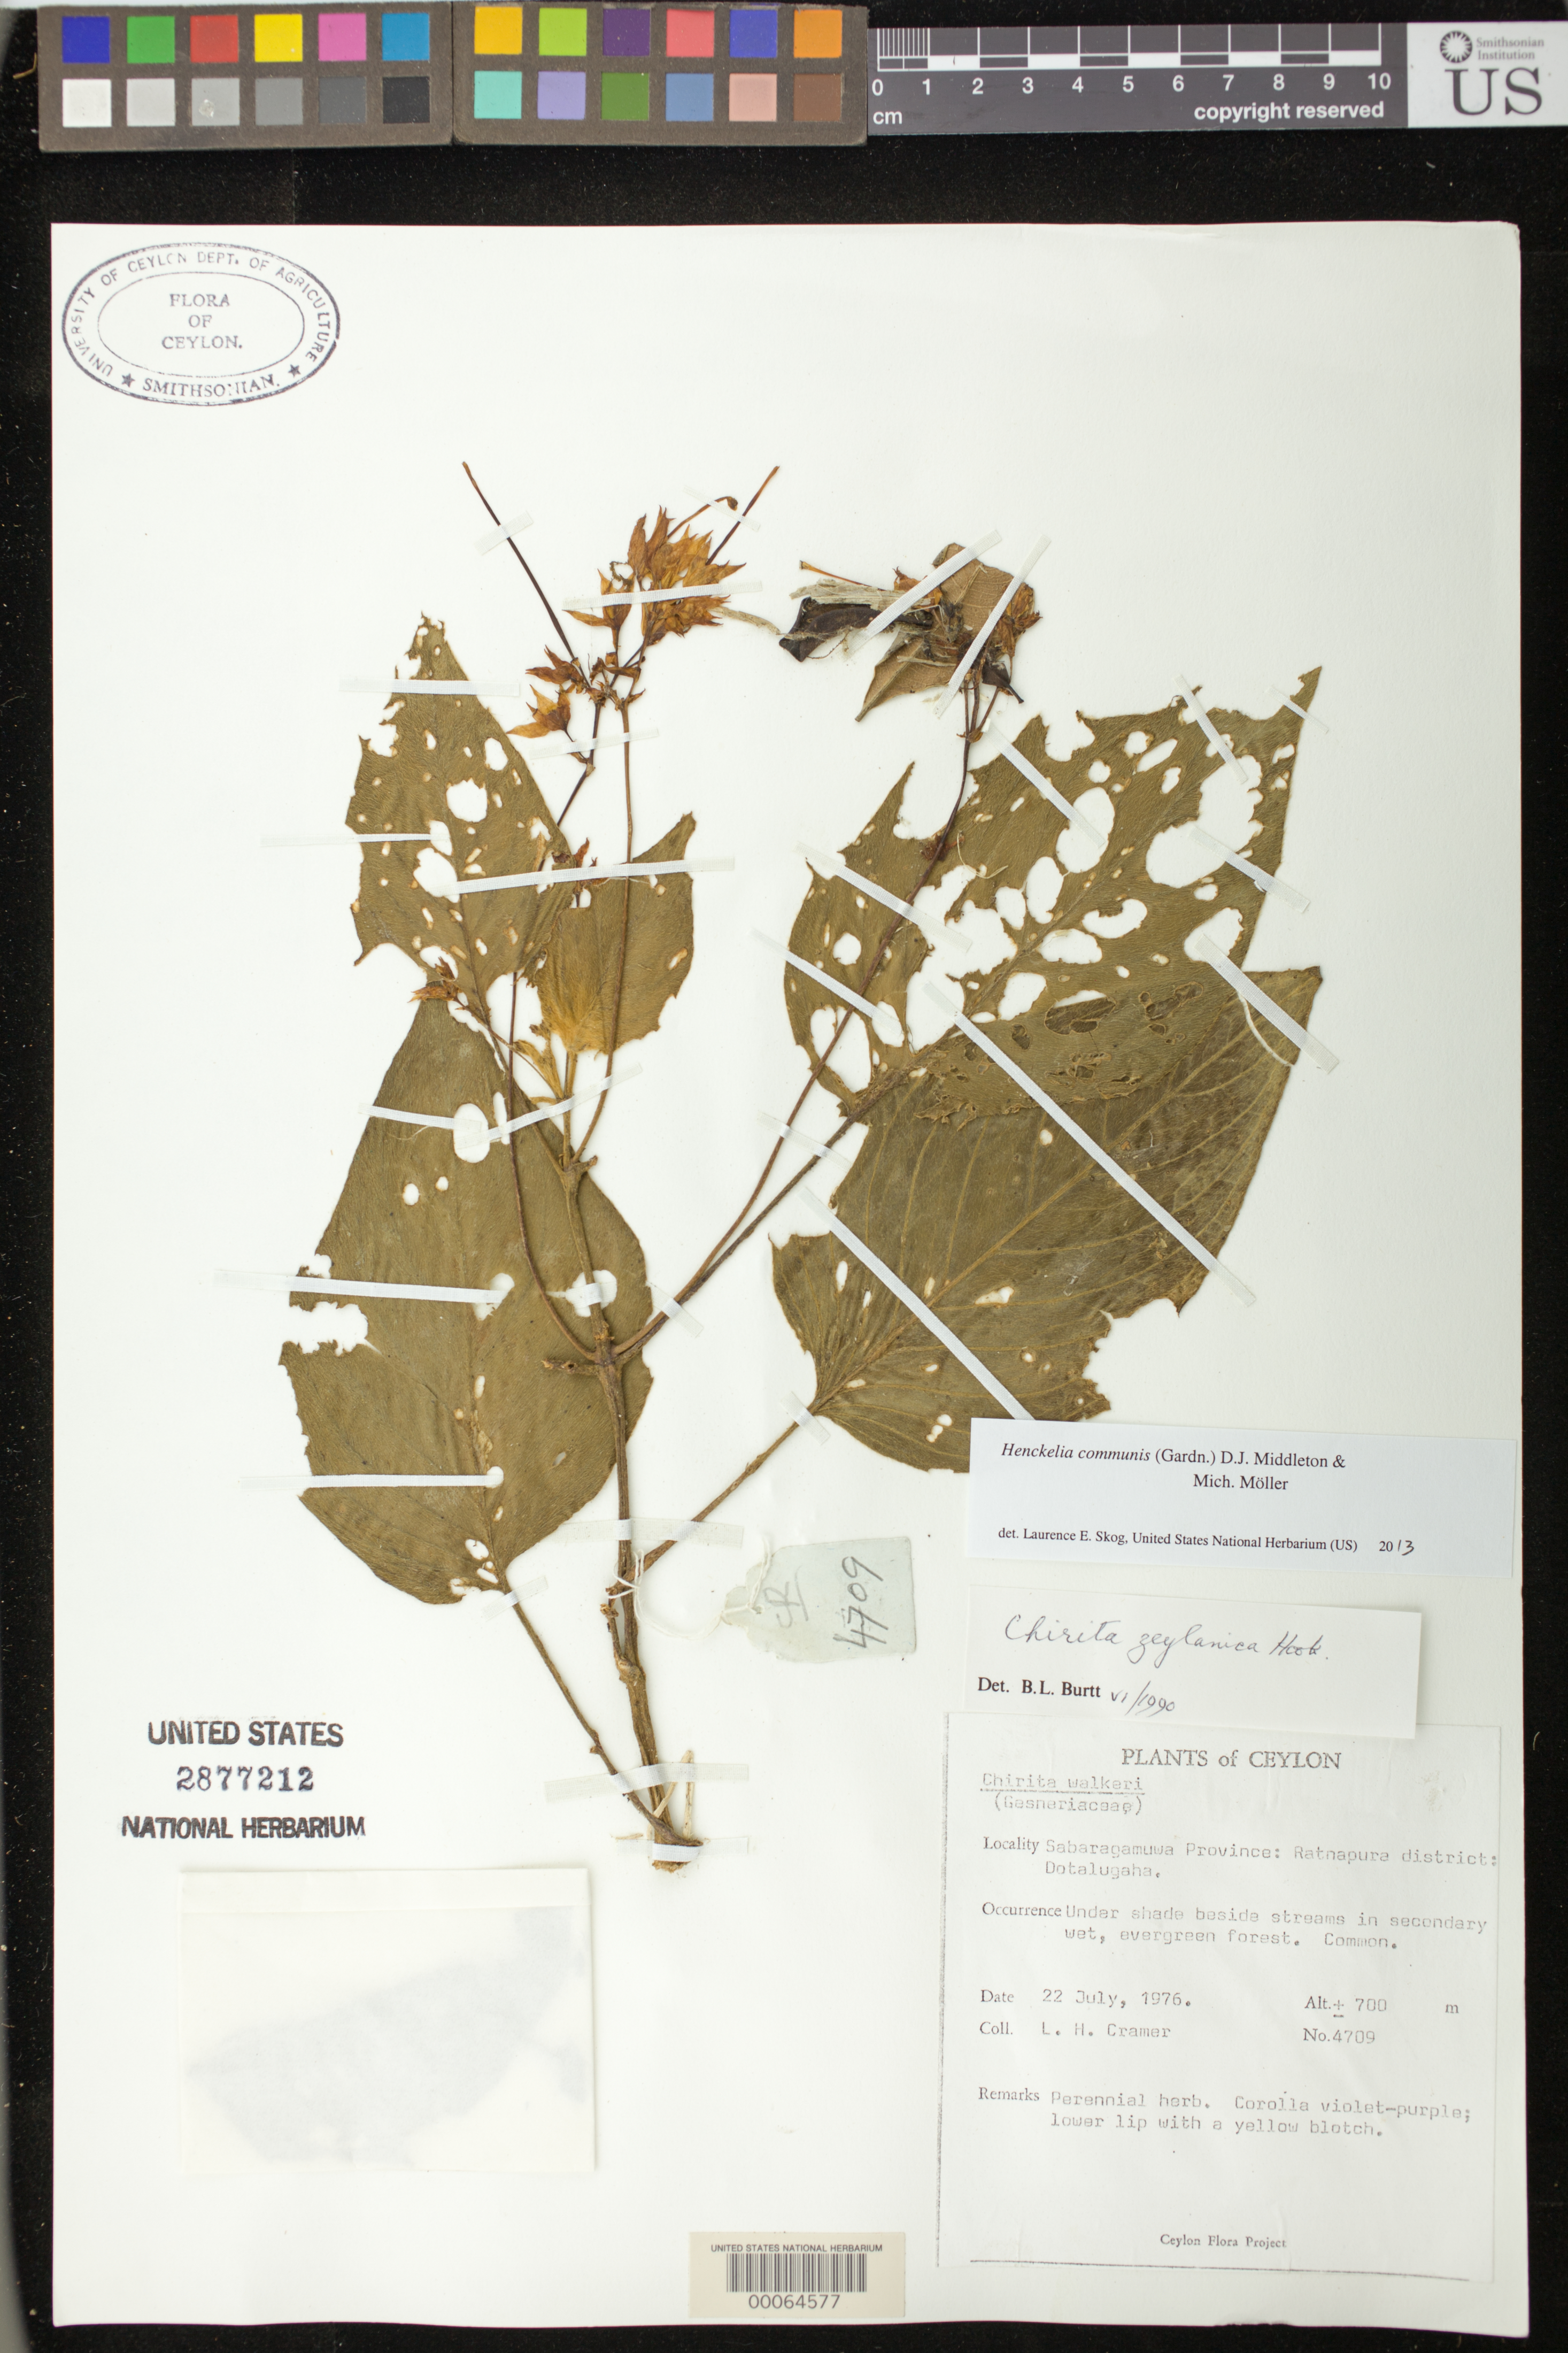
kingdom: Plantae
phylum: Tracheophyta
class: Magnoliopsida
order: Lamiales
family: Gesneriaceae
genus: Henckelia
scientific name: Henckelia communis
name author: (Gardner) D.J. Middleton & Mich. Möller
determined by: Skog, Laurence E.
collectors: L. H. Cramer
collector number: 4709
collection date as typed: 22 Jul 1976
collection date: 1976-07-22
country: Sri Lanka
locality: Sabaragamuwa prov, ratnapura dist, dotalugaha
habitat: Under shade beside streams in secondary wet, evergreen forest, common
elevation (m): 700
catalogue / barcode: US 2877212